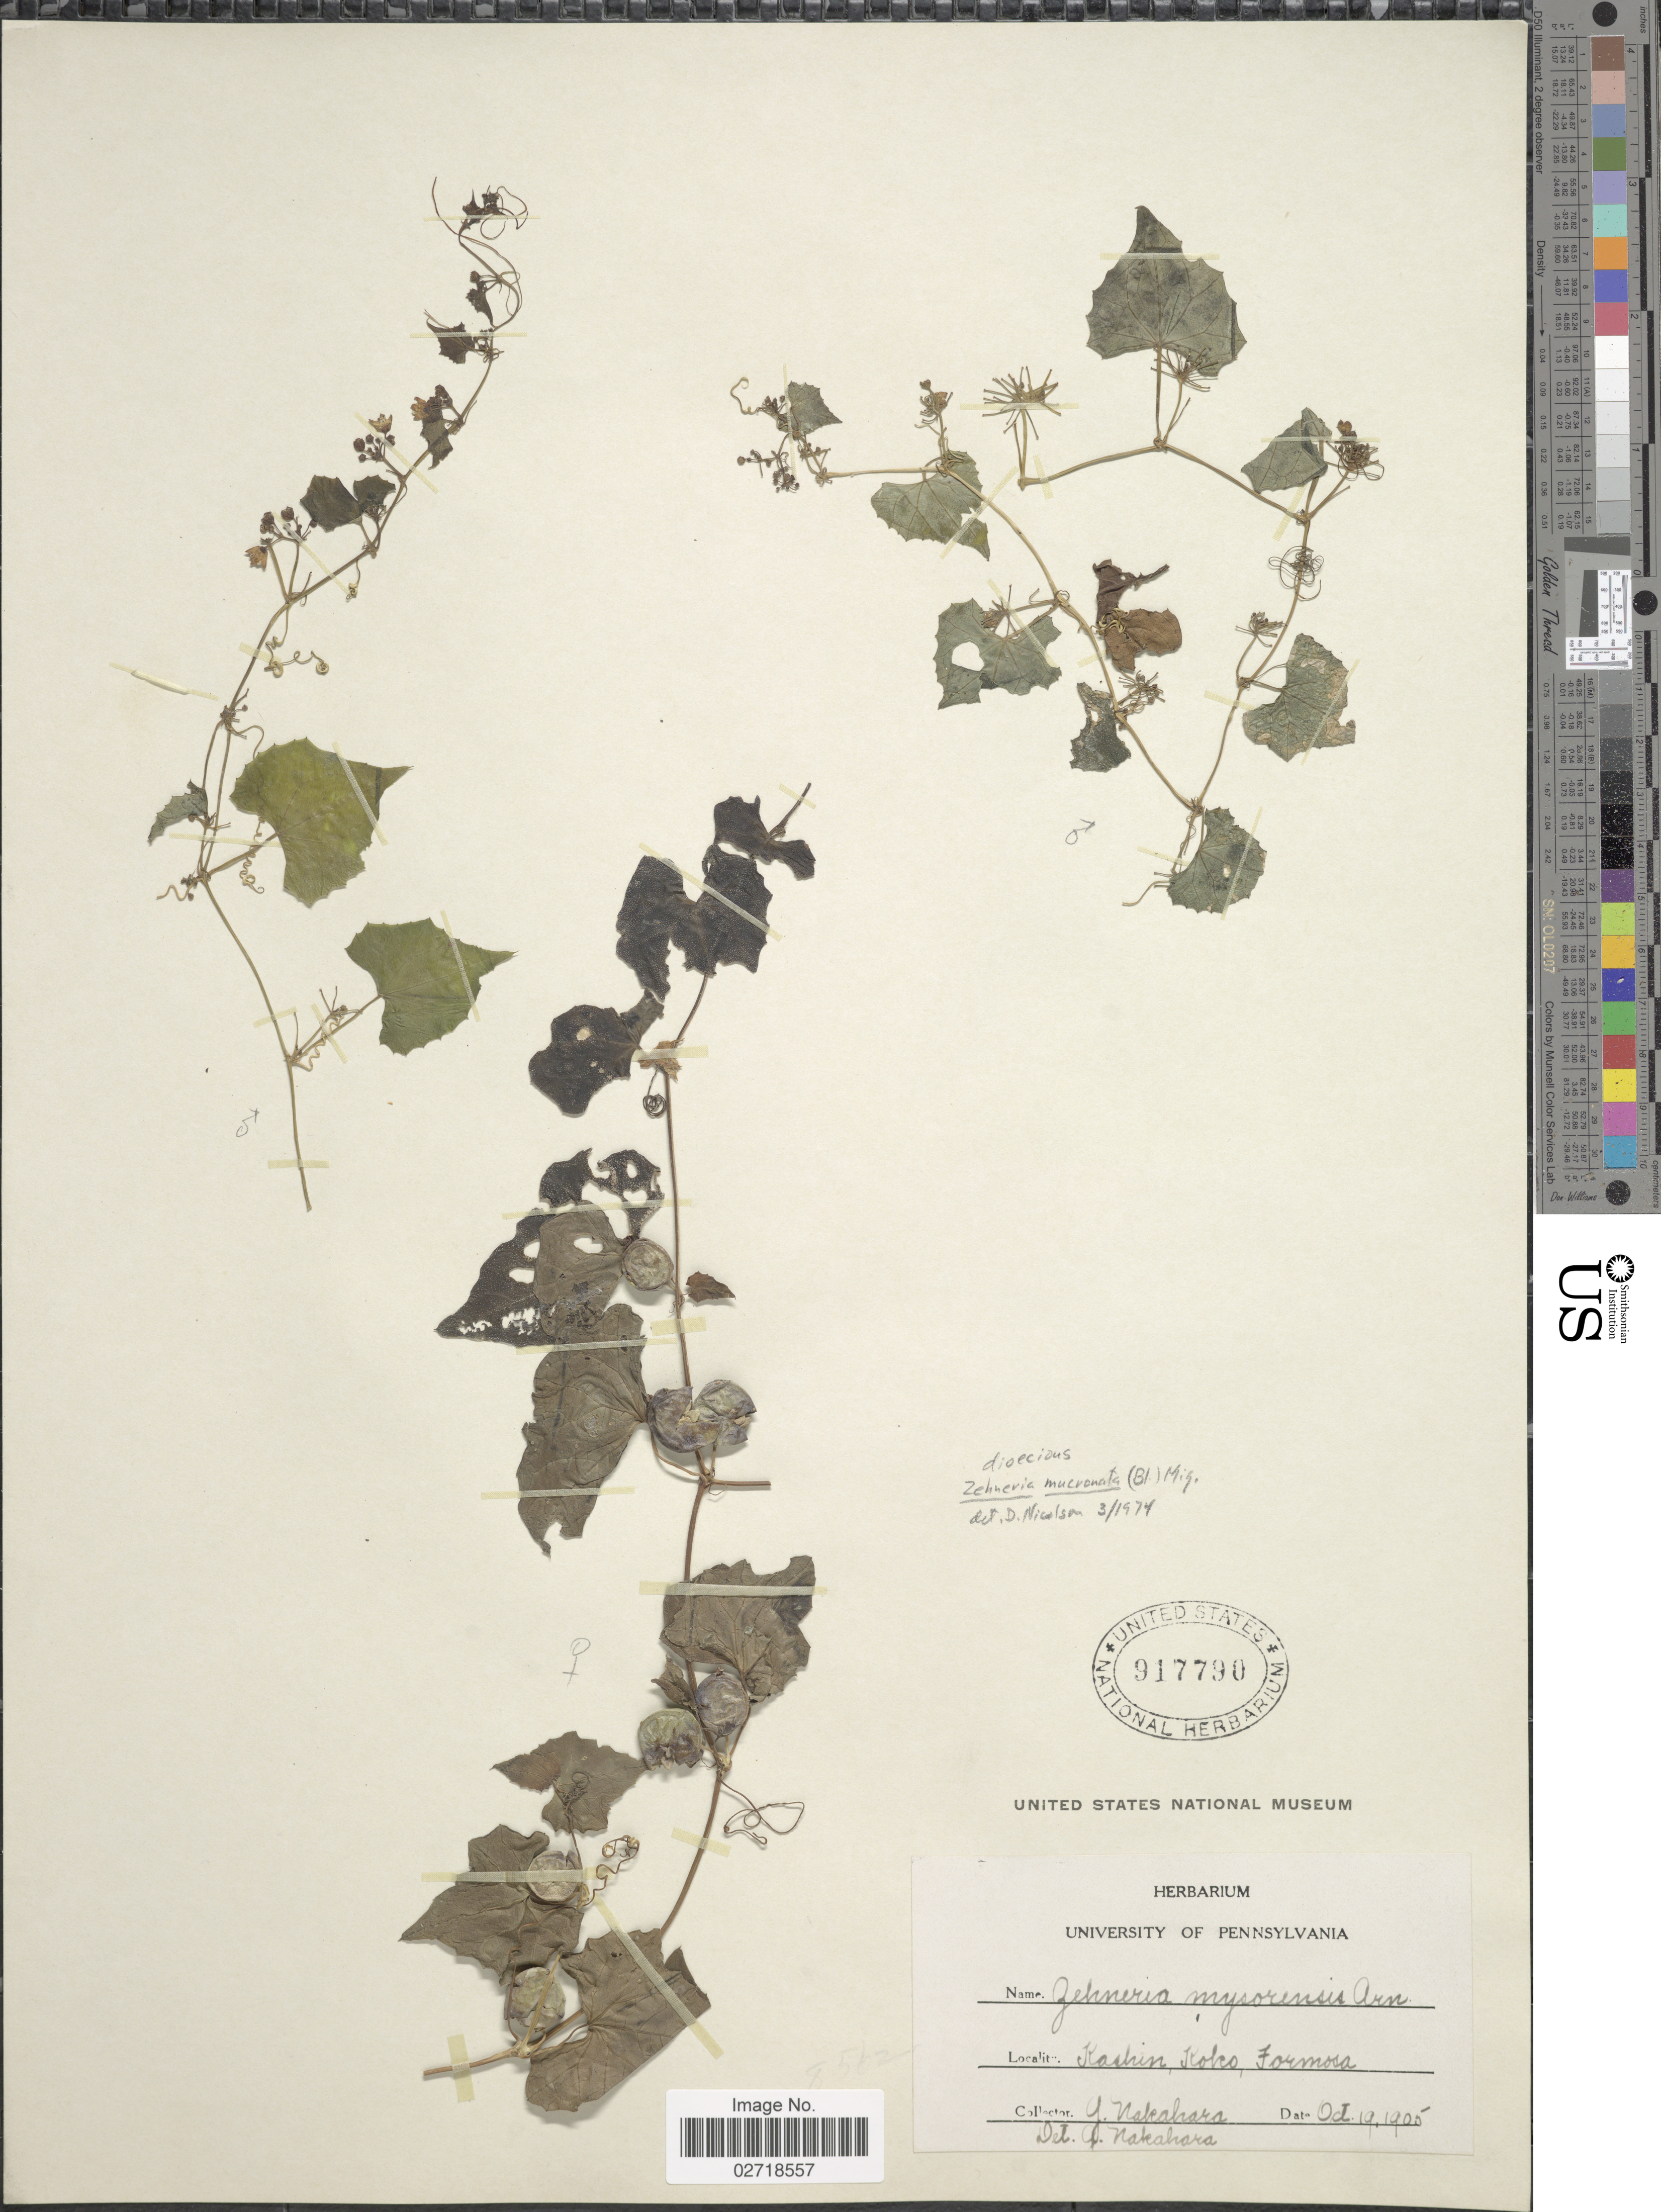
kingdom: Plantae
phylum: Tracheophyta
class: Magnoliopsida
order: Cucurbitales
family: Cucurbitaceae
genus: Zehneria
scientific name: Zehneria mucronata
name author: (Blume) Miq.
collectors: G. Nakahara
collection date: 1905-10-19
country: Taiwan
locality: Kashin Koko, Formosa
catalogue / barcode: US 917790